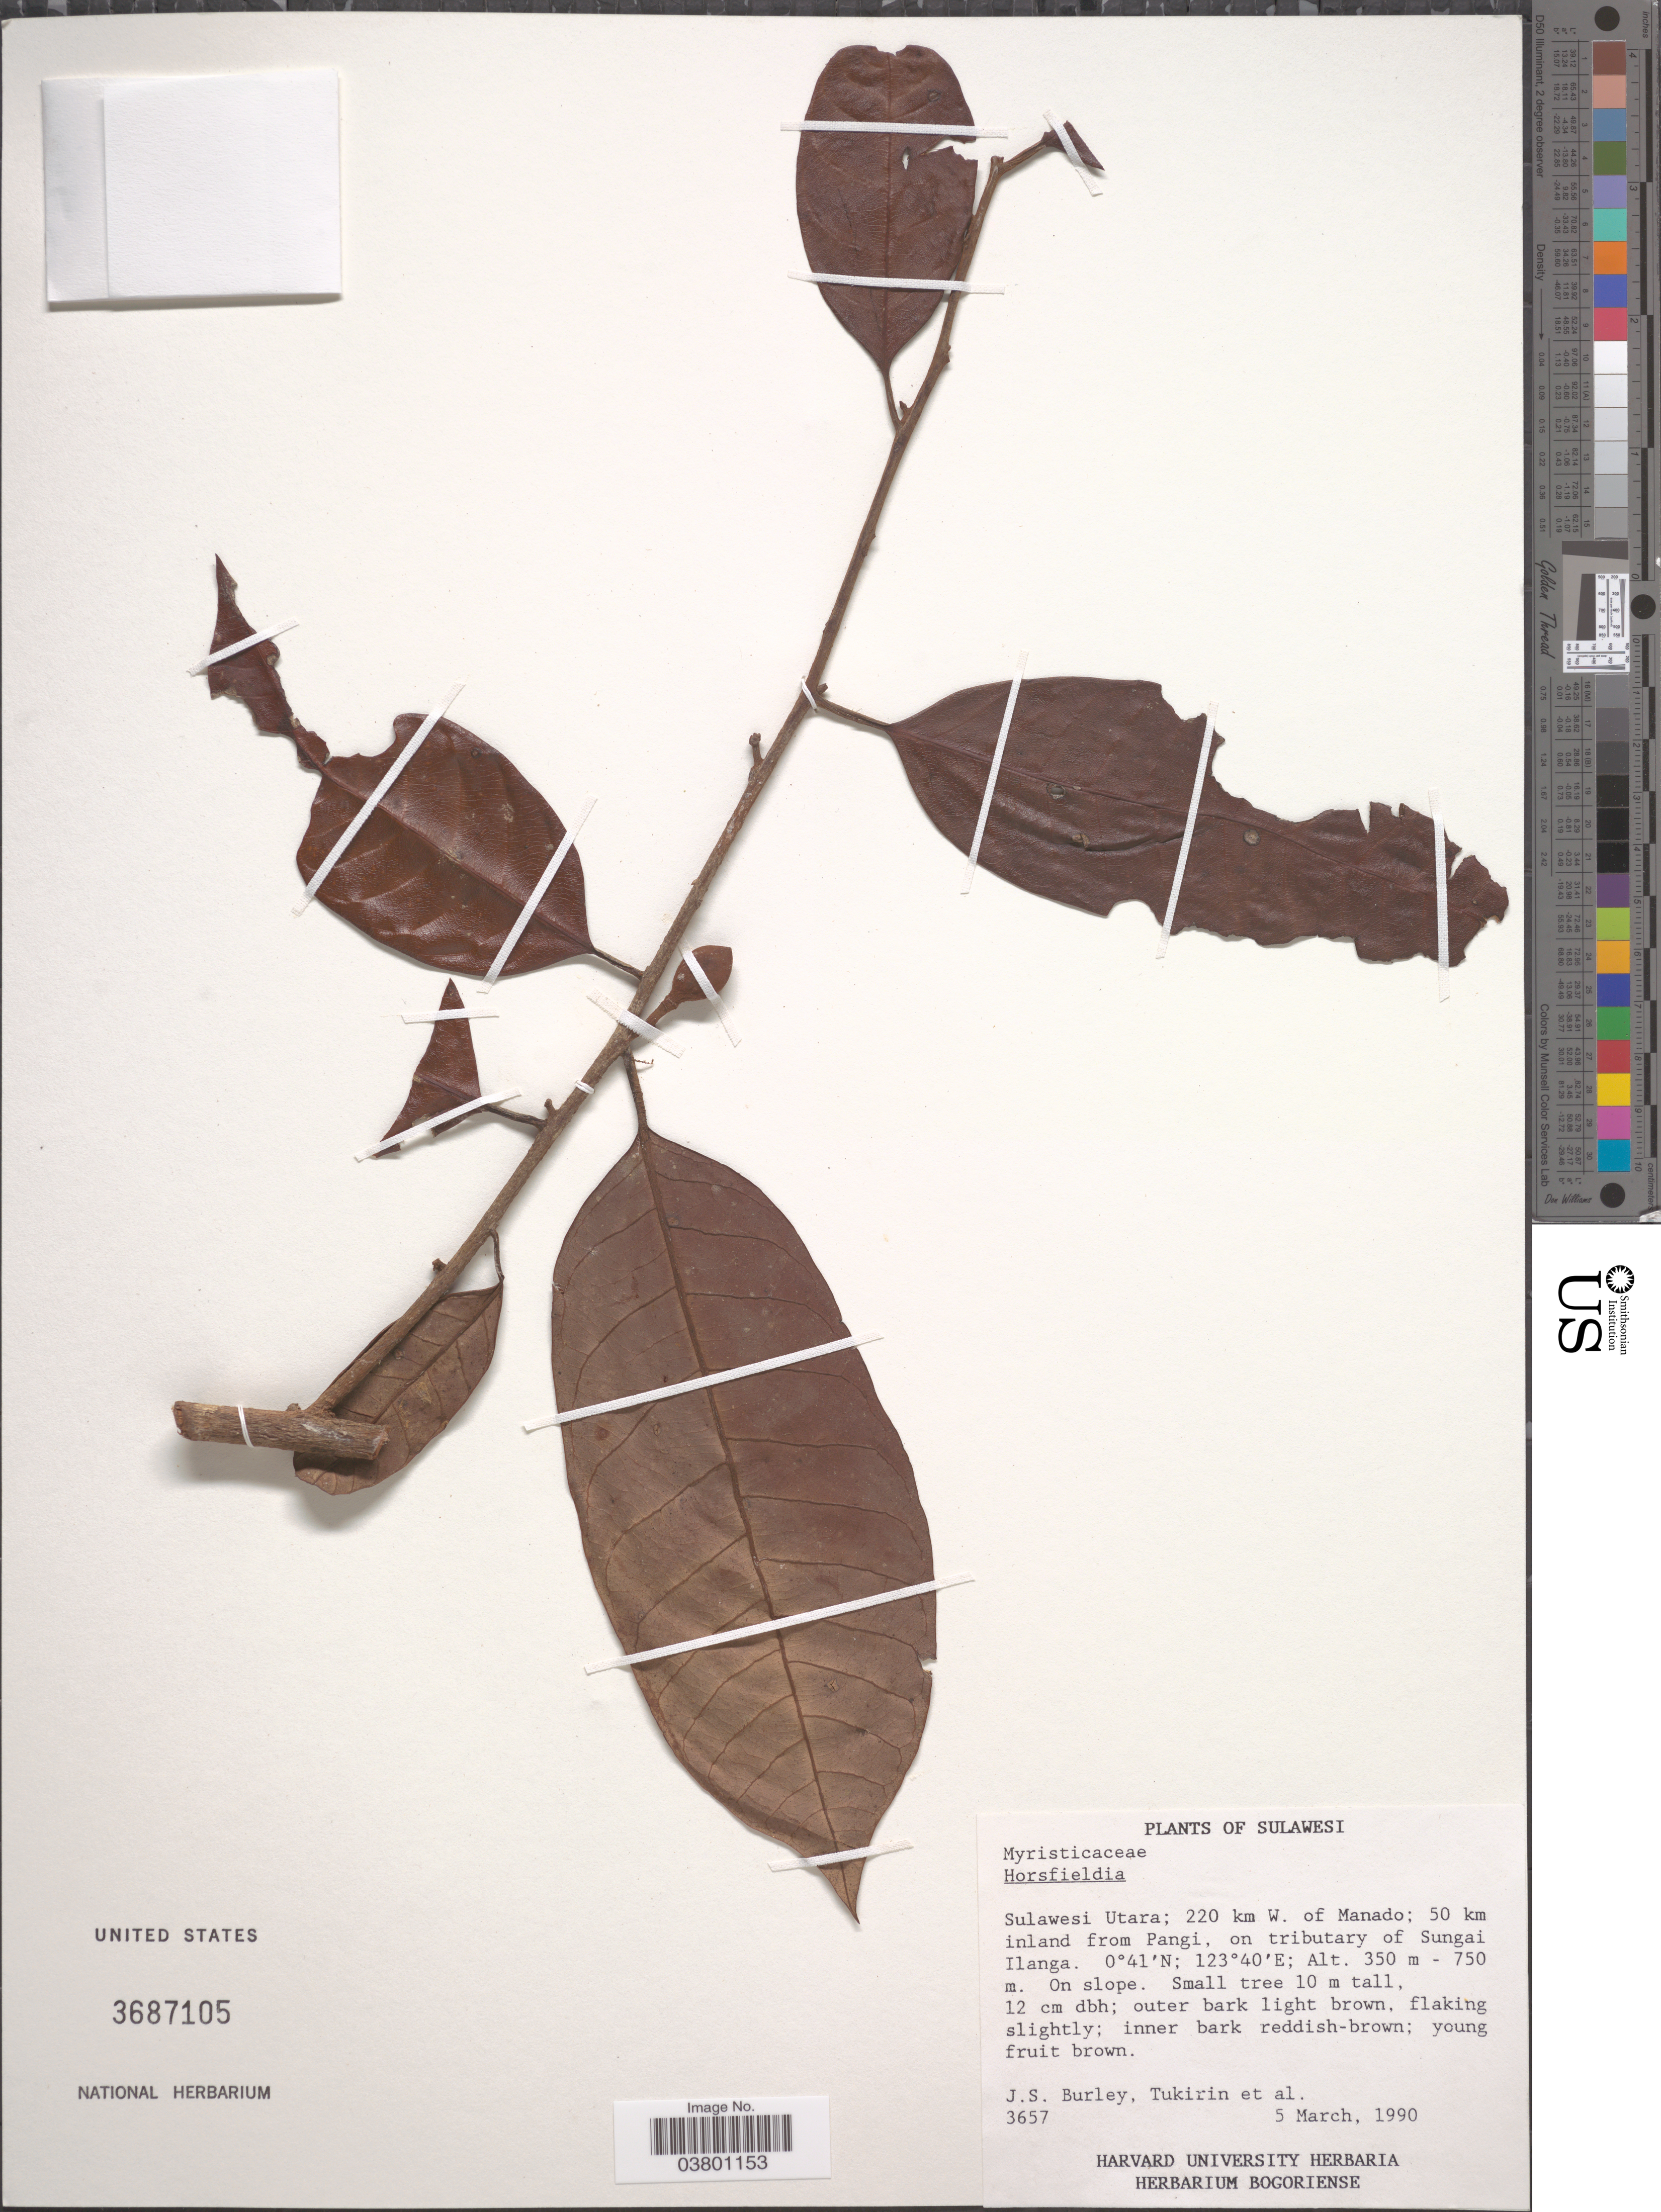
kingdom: Plantae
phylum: Tracheophyta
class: Magnoliopsida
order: Magnoliales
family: Myristicaceae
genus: Horsfieldia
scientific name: Horsfieldia sp.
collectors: J. S. Burley, -. Tukirin & et al.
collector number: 3657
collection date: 1990-03-05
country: Indonesia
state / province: Sulawesi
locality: Sulawesi Utara; 220 km W. of Manado; 50 km inland from Pangi, on tributary of Sungai Ilanga.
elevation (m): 350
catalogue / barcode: US 3687105